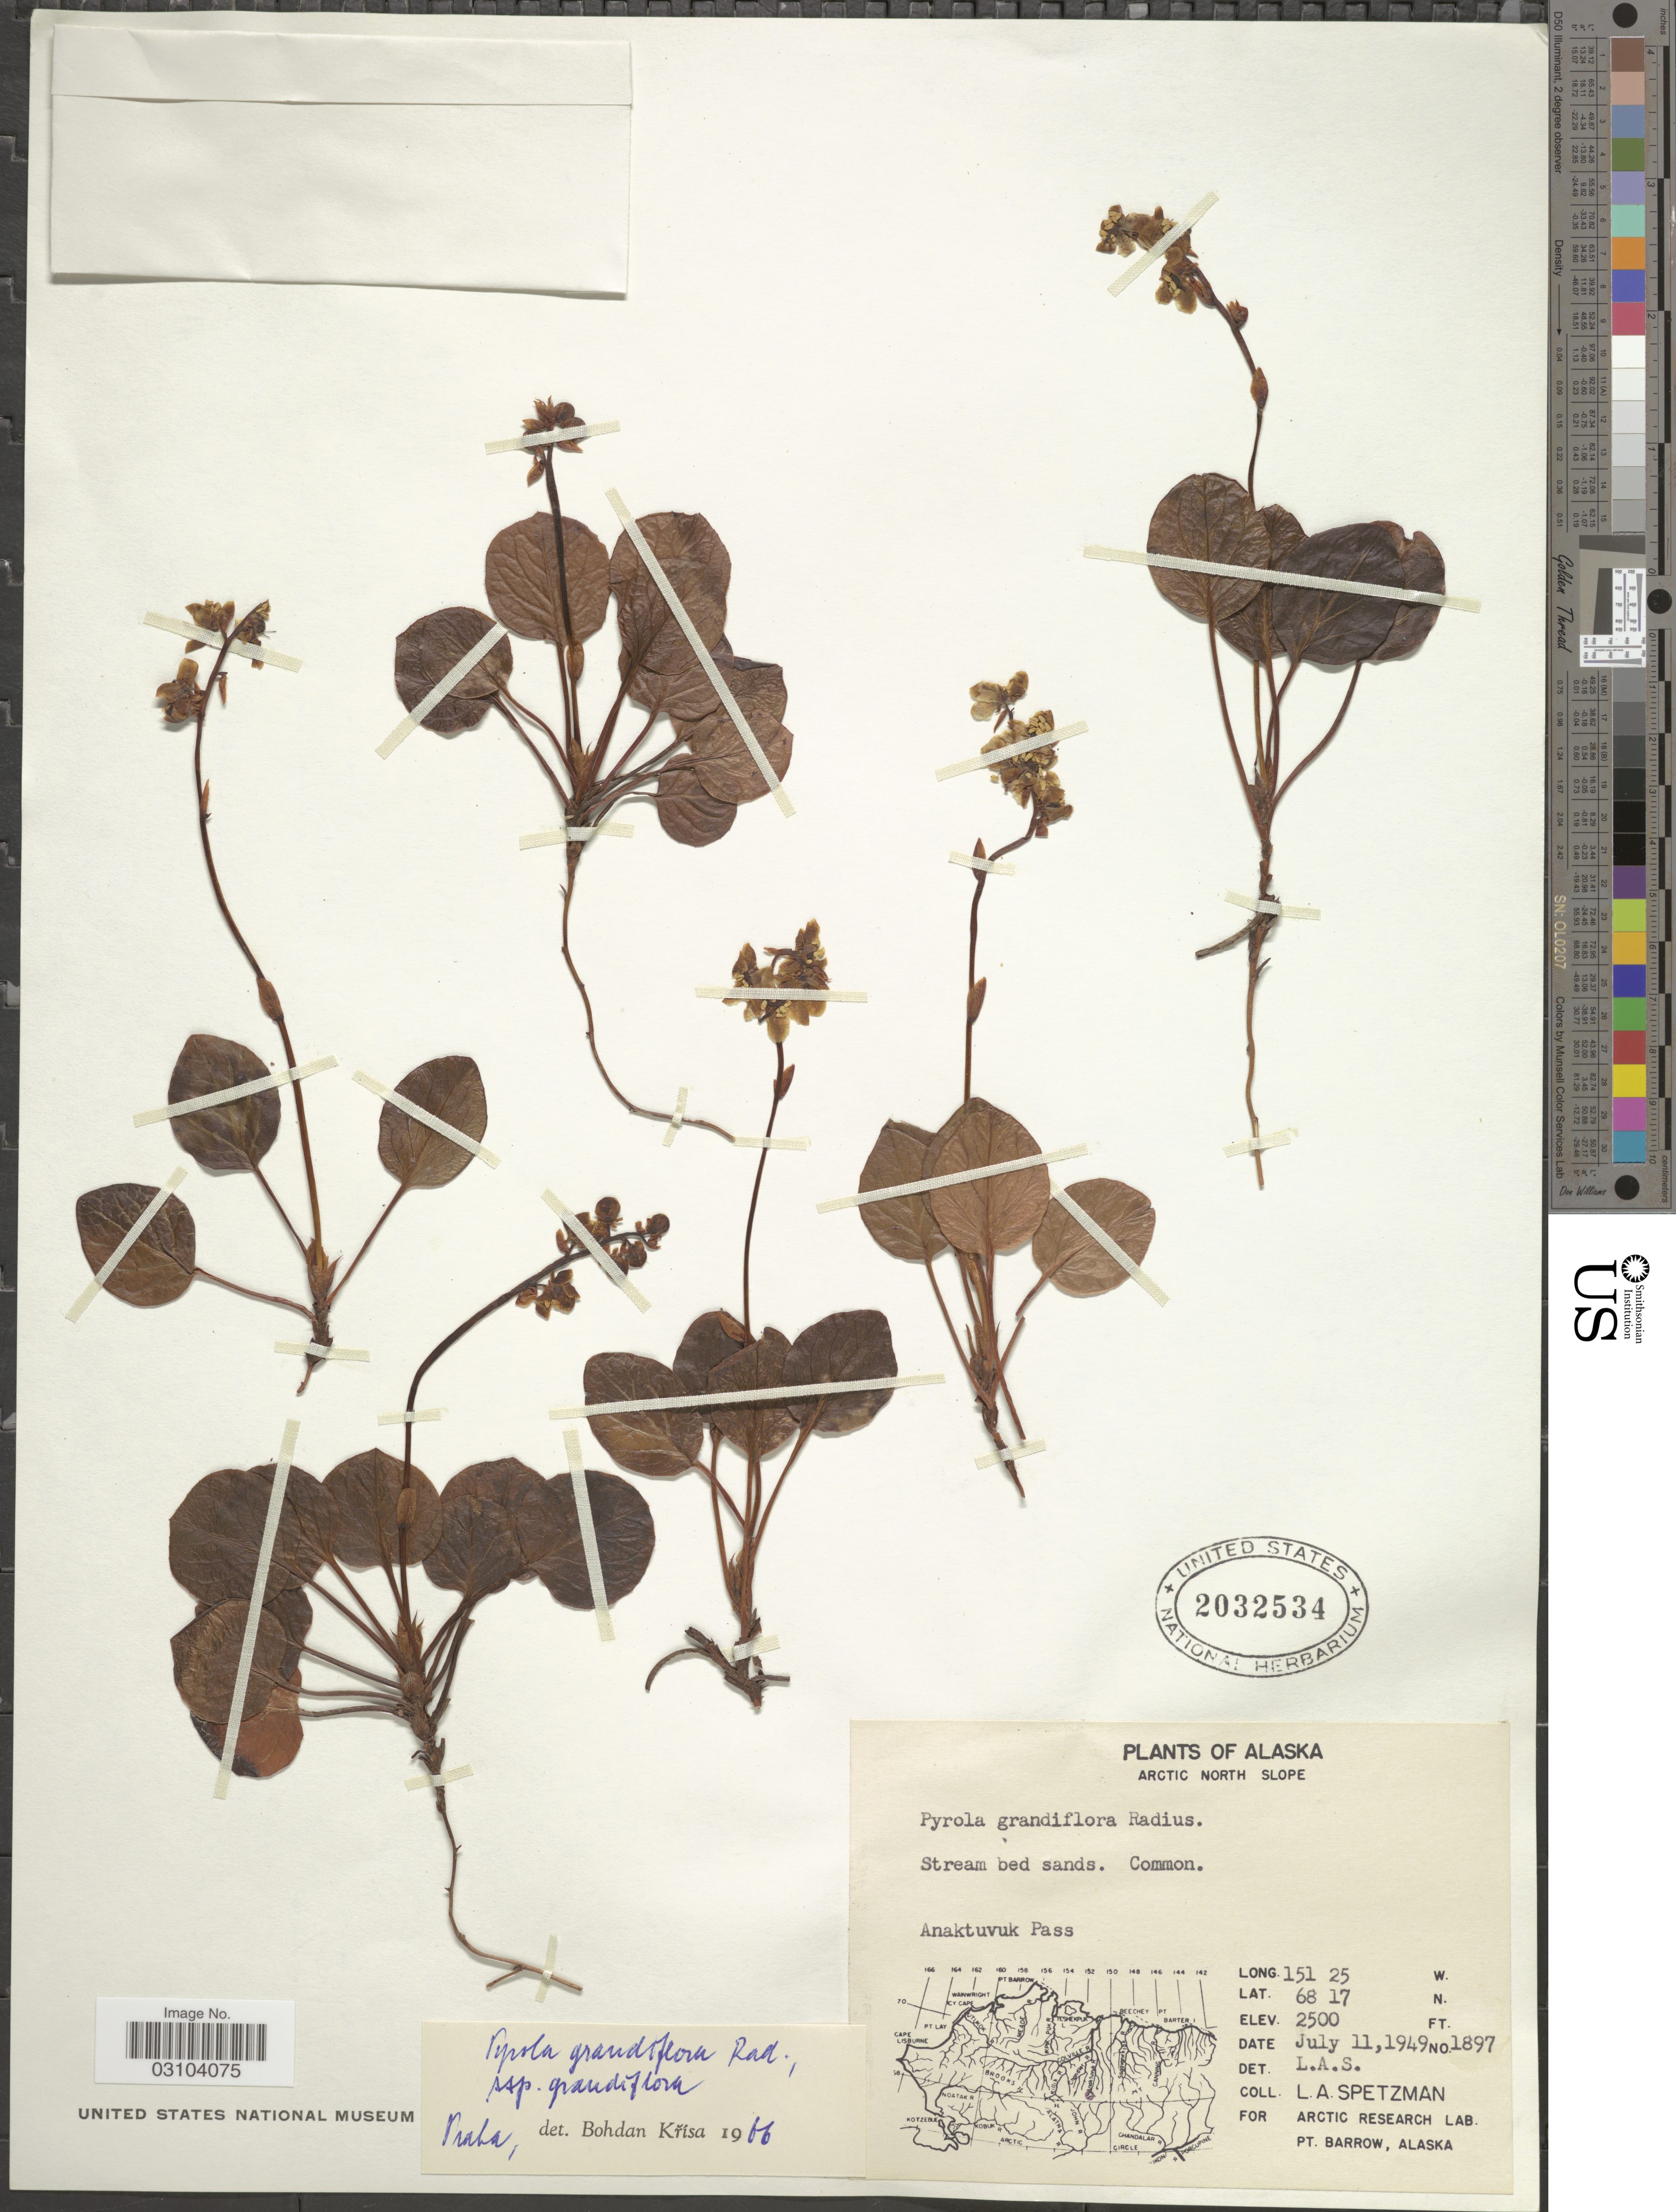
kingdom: Plantae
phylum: Tracheophyta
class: Magnoliopsida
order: Ericales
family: Ericaceae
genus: Pyrola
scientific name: Pyrola grandiflora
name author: Radius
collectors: L. Spetzman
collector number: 1897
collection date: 1949-07-11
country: United States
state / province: Alaska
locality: Arctic North Slope. Anaktuvuk Pass.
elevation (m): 762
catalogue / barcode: US 2032534